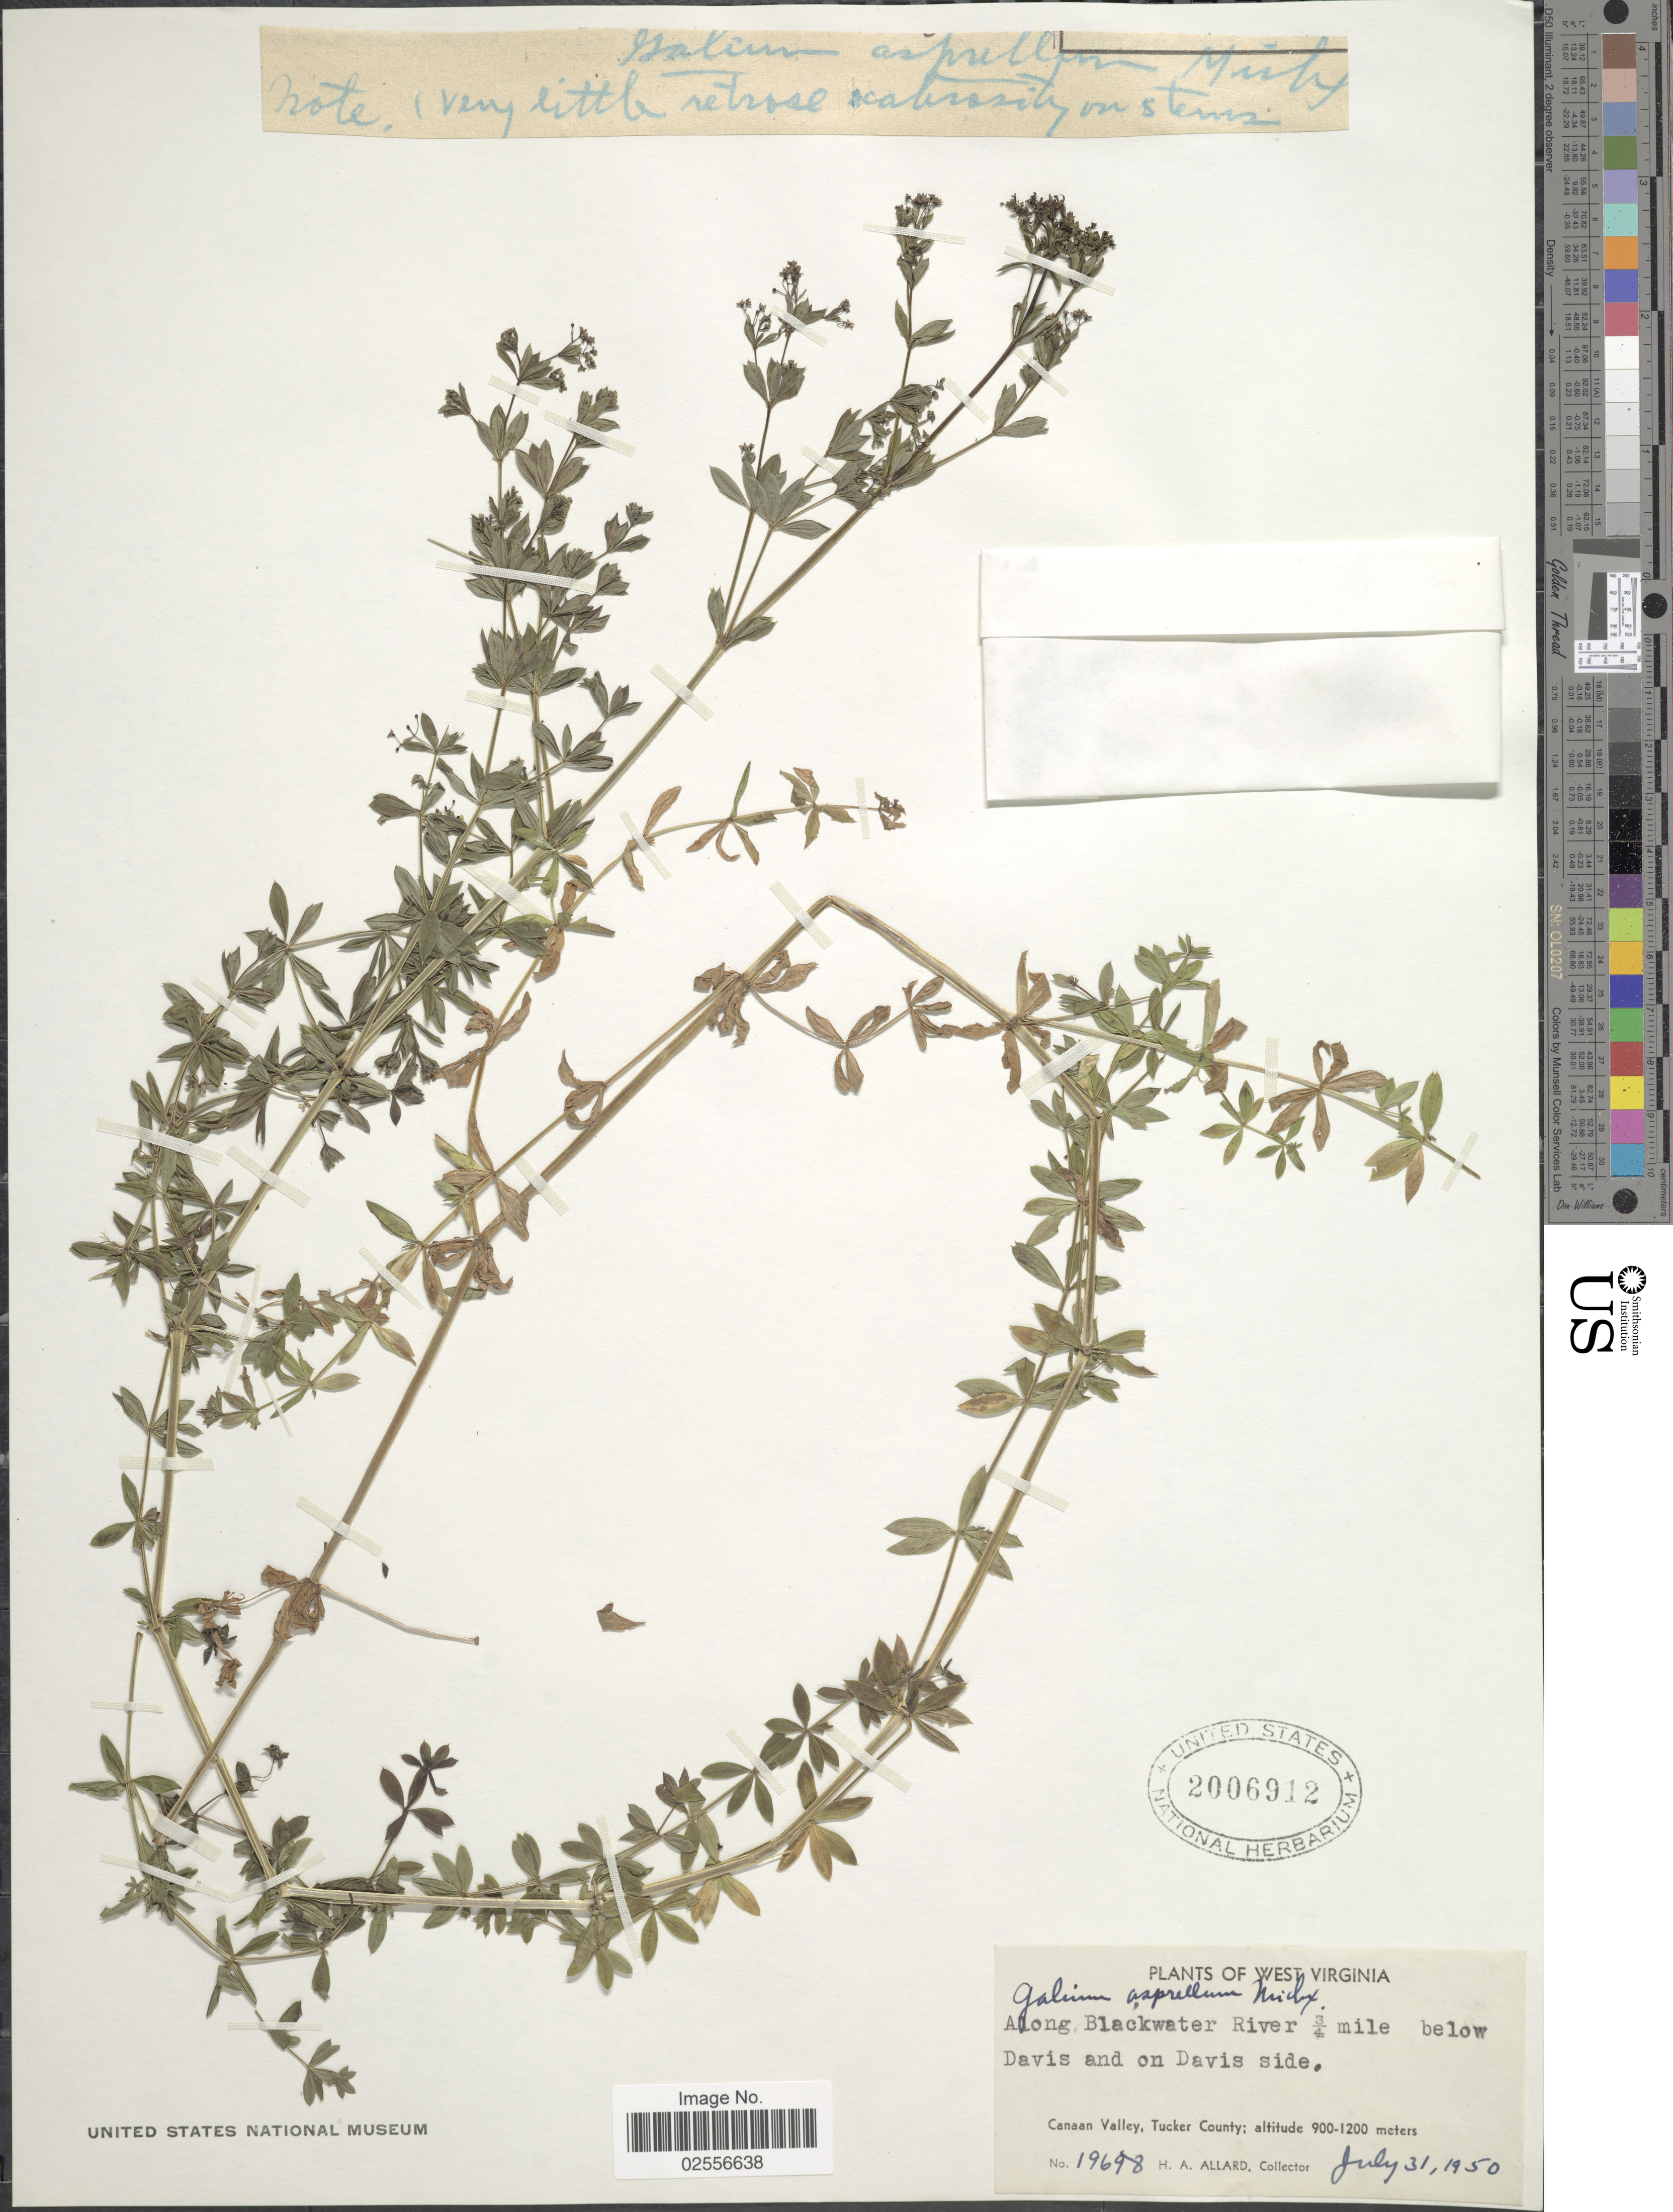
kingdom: Plantae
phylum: Tracheophyta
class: Magnoliopsida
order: Gentianales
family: Rubiaceae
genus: Galium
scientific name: Galium asprellum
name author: Michx.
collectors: H. A. Allard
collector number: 19698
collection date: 1950-07-31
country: United States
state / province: West Virginia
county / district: Tucker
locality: Along Blackwater River 3/4 mile below Davis and on Davis side. Canaan Valley, Tucker County.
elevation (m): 900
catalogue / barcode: US 2006912